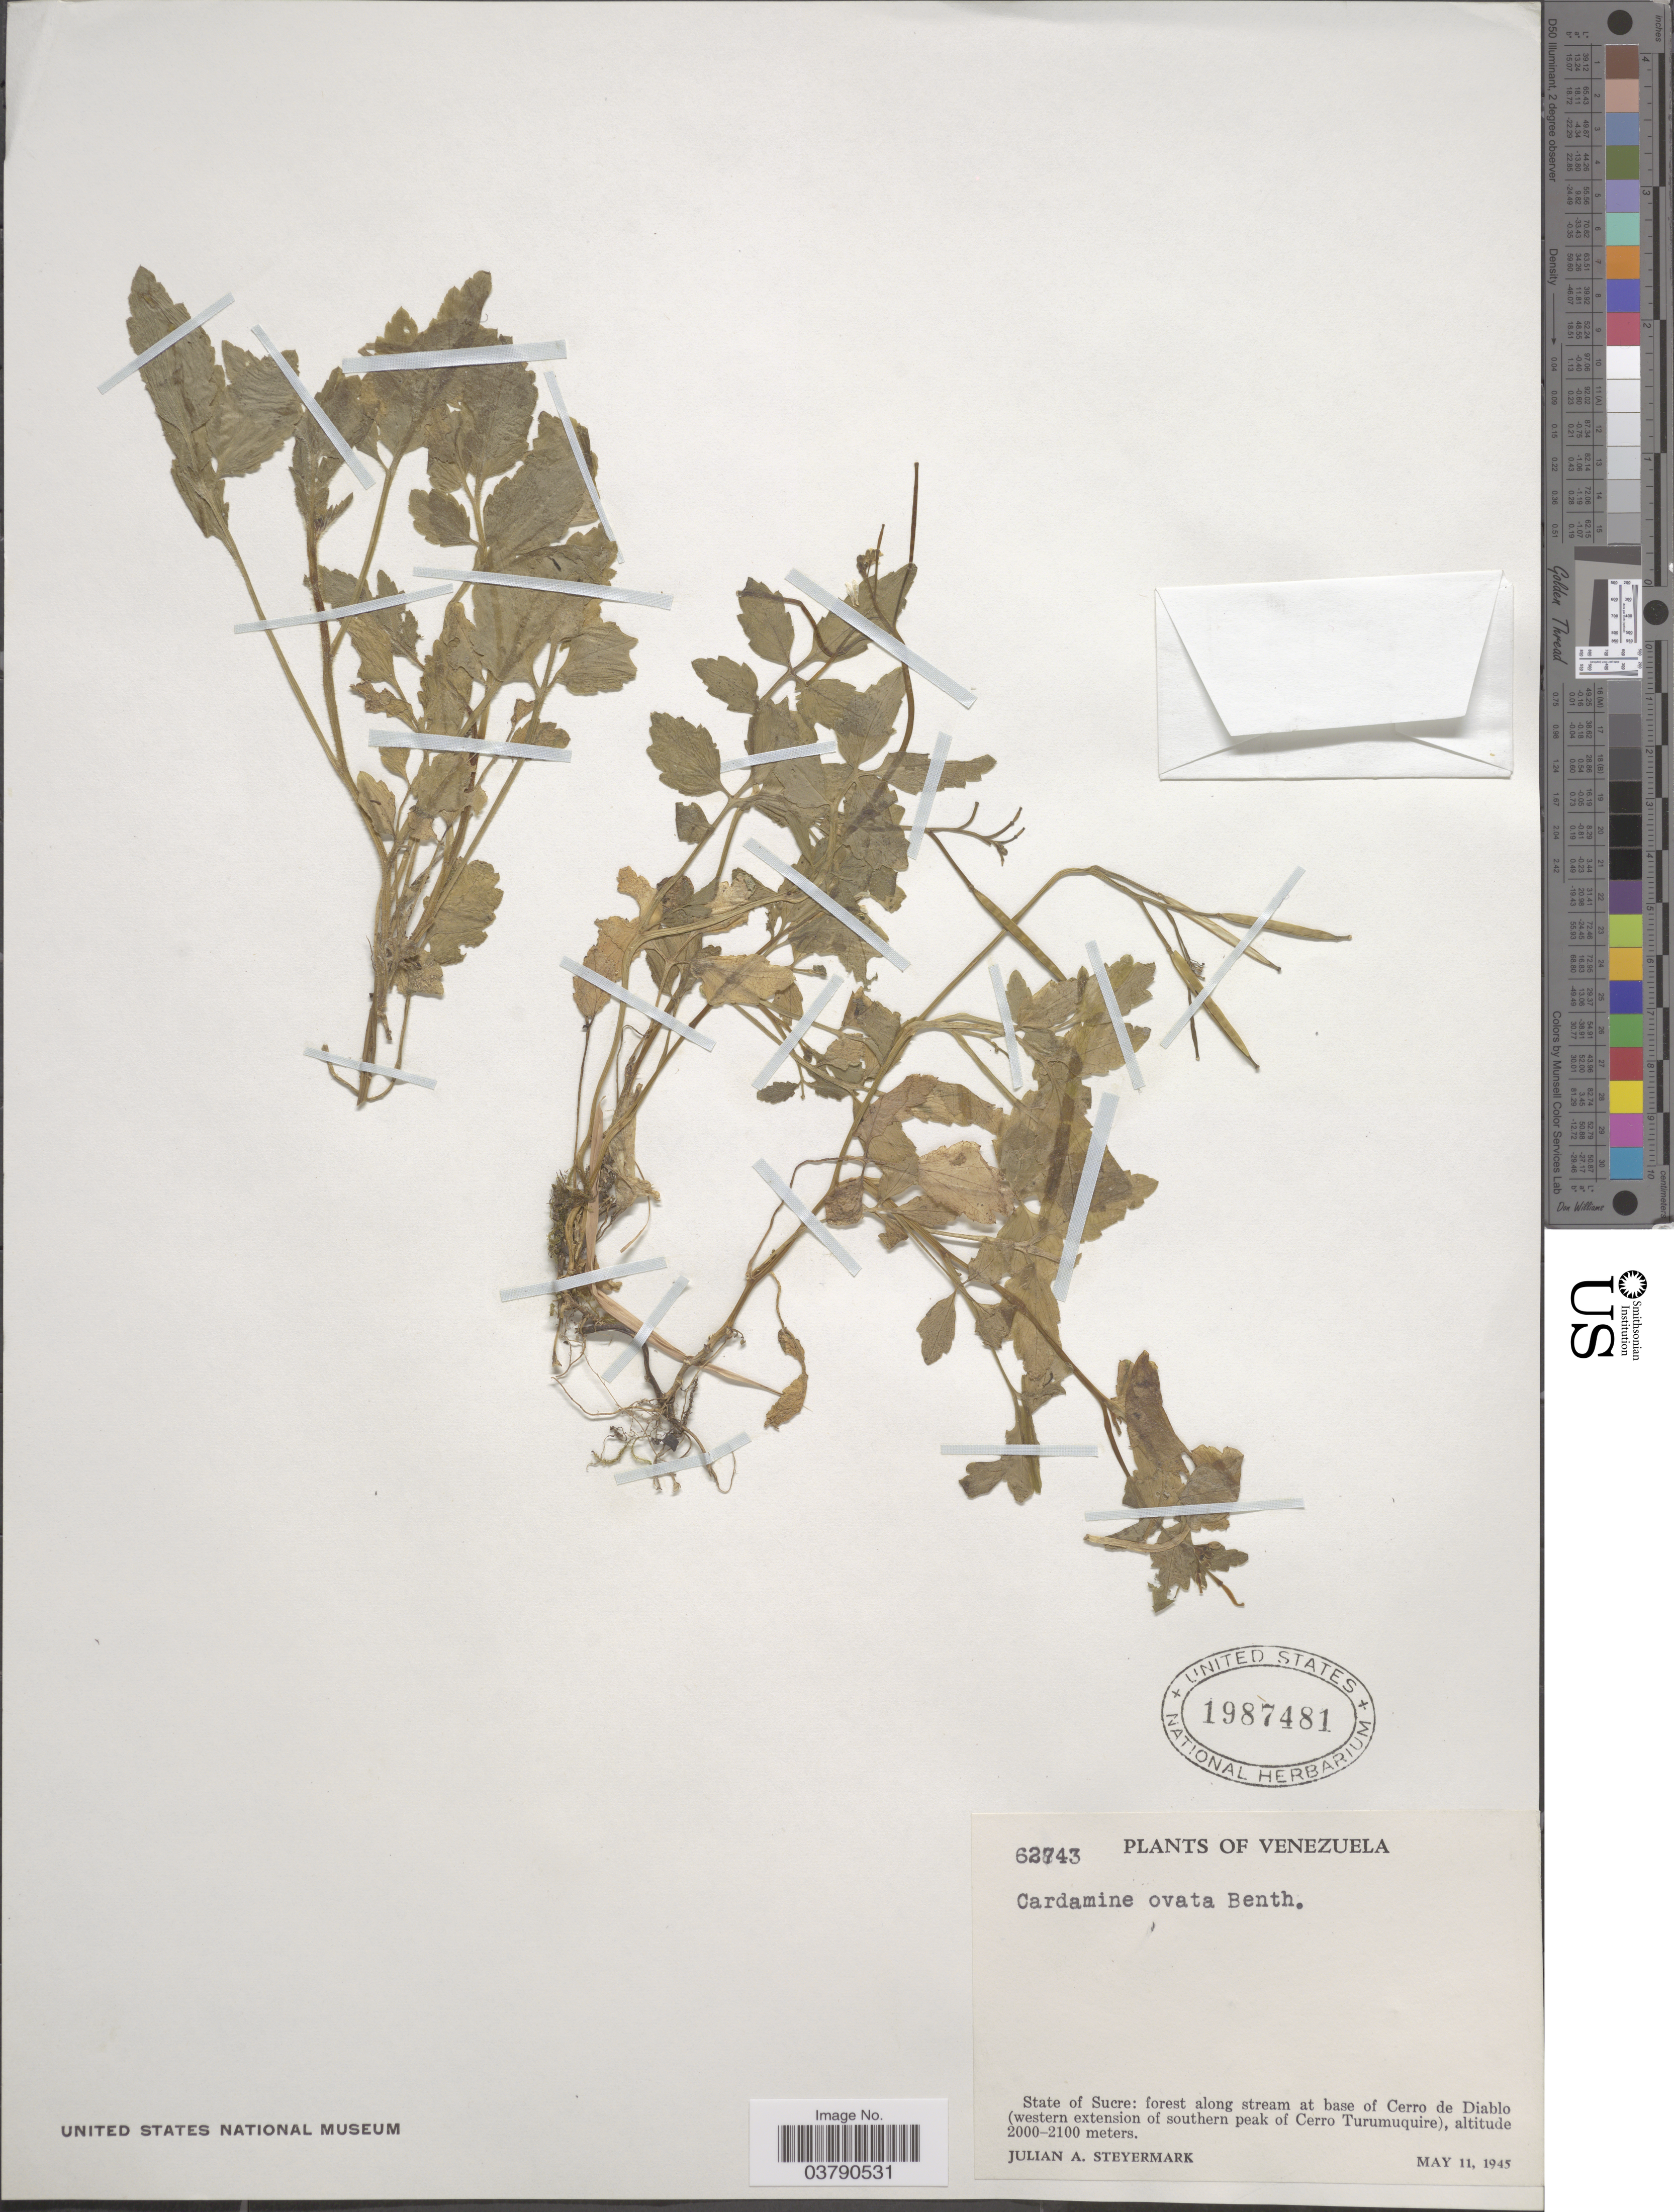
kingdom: Plantae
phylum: Tracheophyta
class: Magnoliopsida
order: Brassicales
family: Brassicaceae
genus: Cardamine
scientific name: Cardamine ovata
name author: Benth.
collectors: J. Steyermark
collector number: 62743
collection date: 1945-05-11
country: Venezuela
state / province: Sucre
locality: Forest along stream at base of Cerro de Diablo (western extension of southern peak of Cerro Turumuquire).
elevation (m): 2000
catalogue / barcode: US 1987481